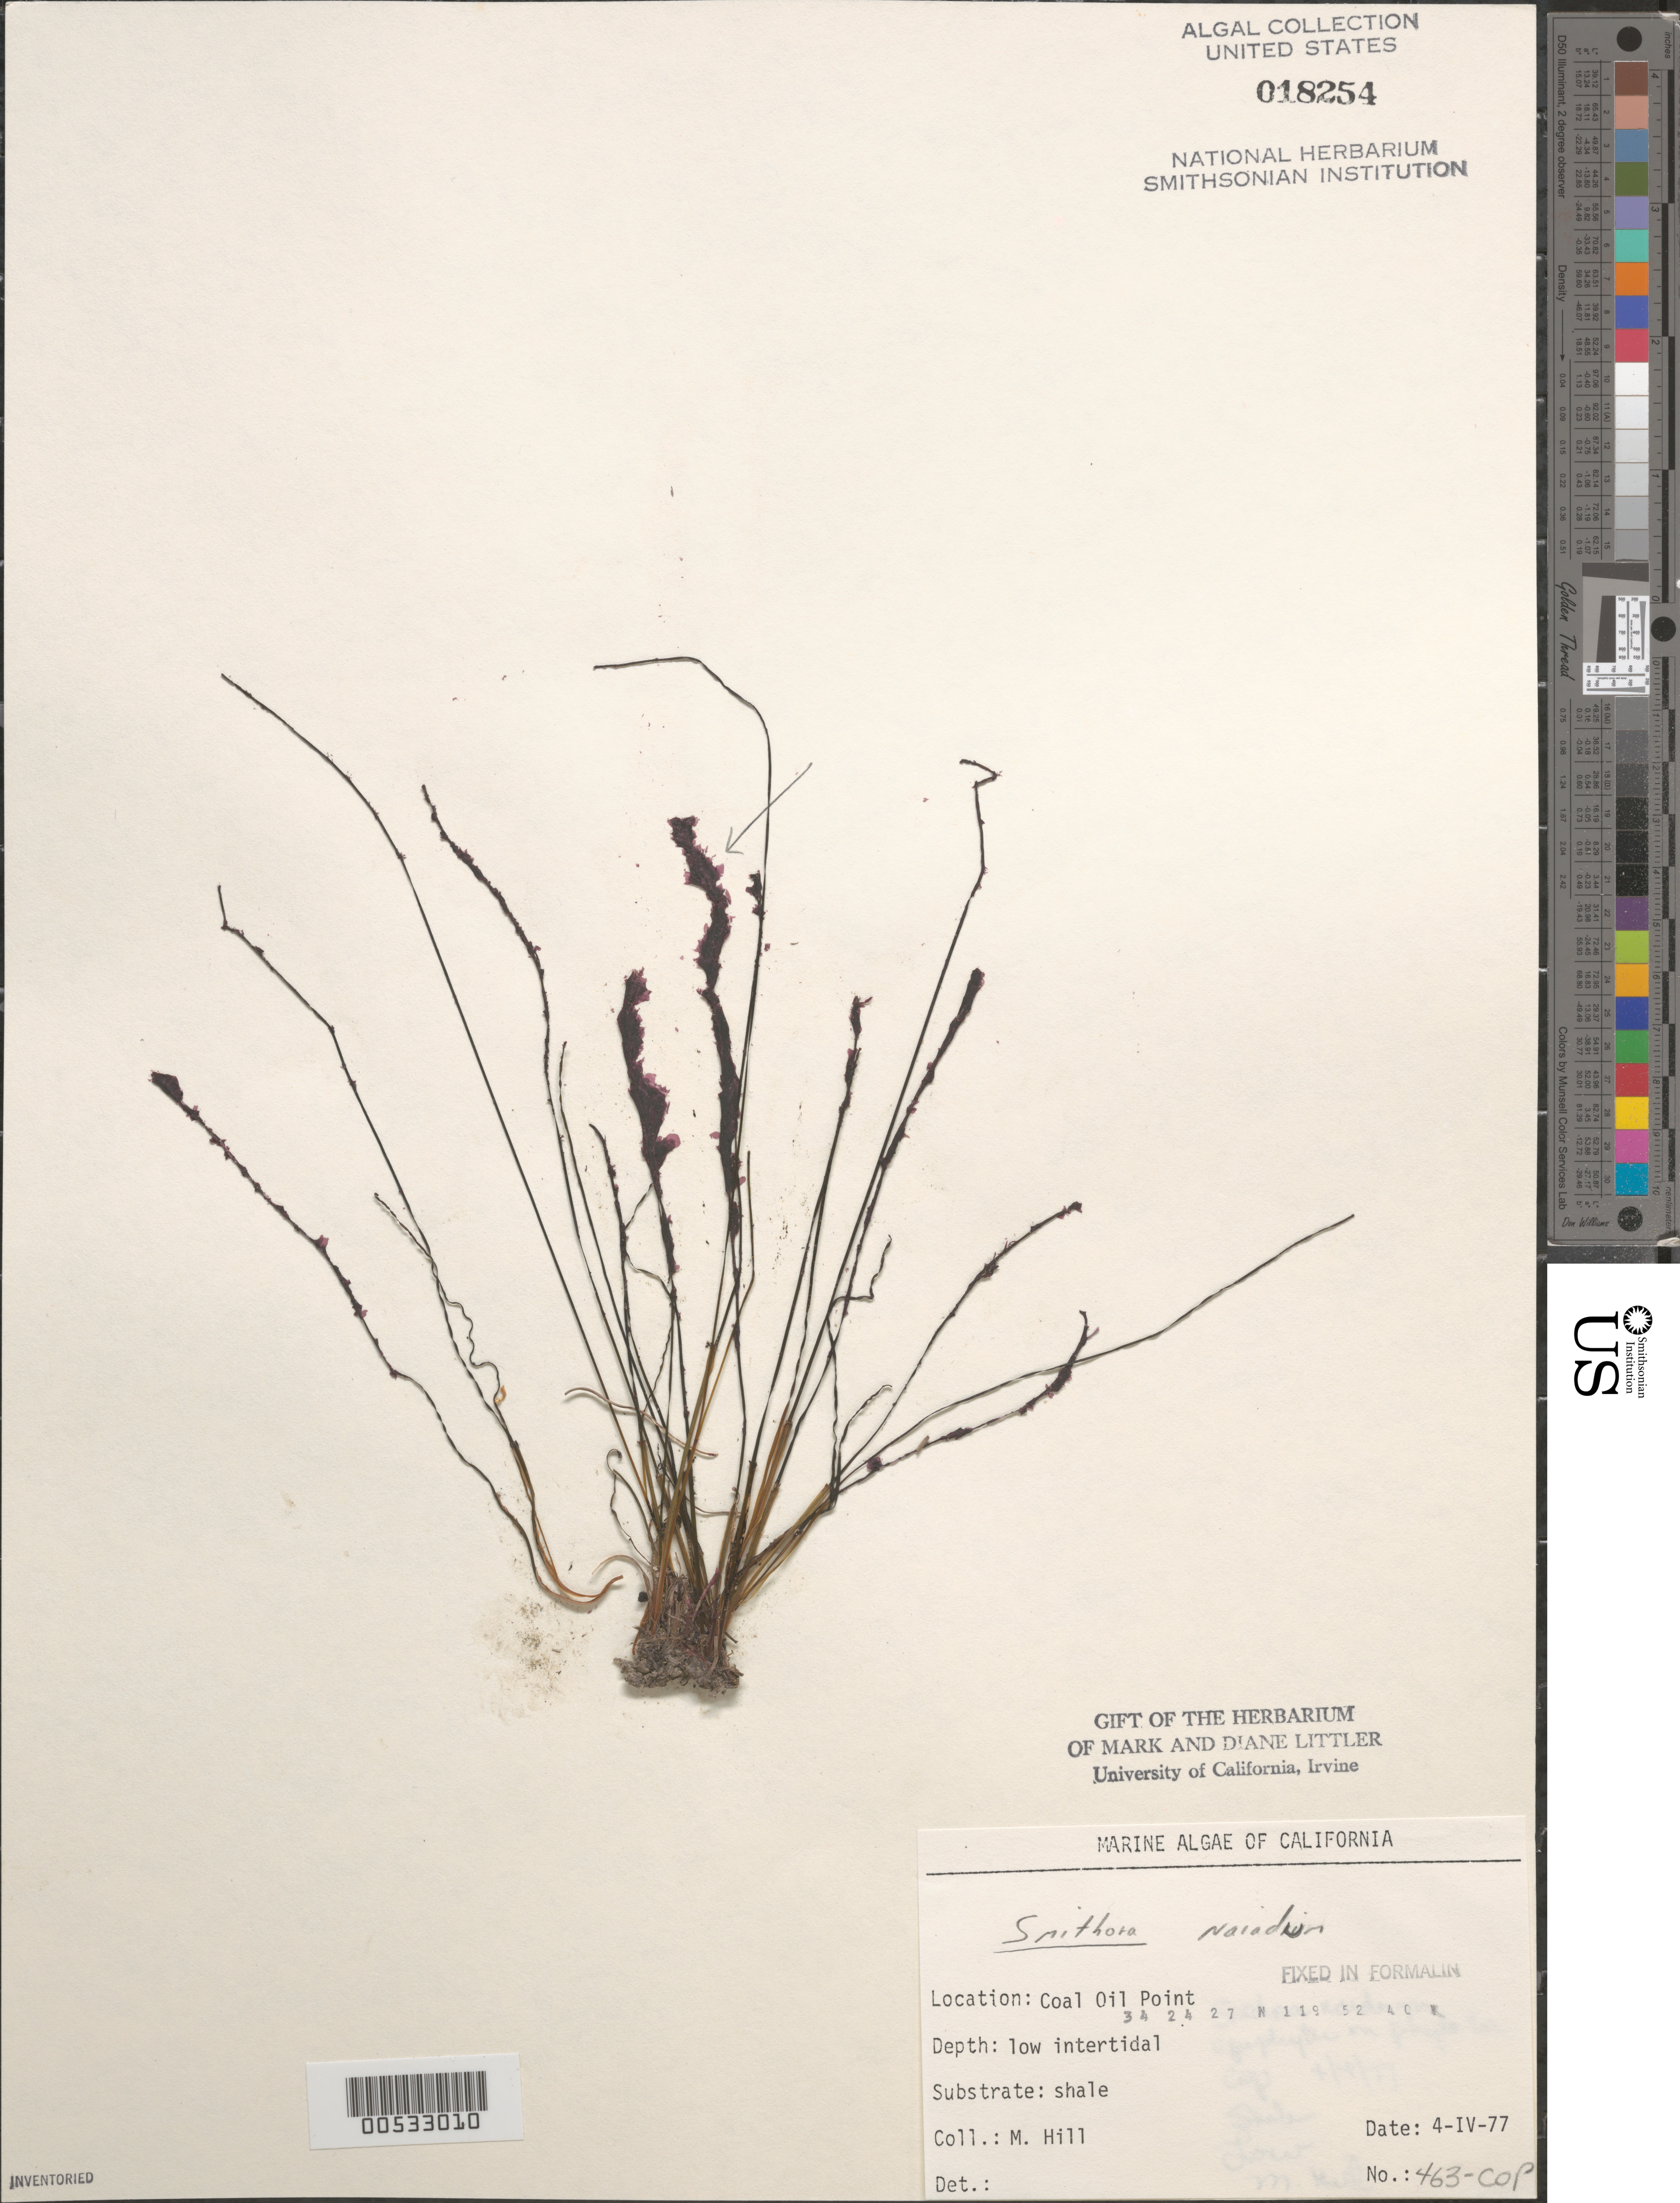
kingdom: Plantae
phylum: Rhodophyta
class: Compsopogonophyceae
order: Erythropeltidales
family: Erythrotrichiaceae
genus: Smithora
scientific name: Smithora naiadum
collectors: M. Hill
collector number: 463-cop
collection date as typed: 04 Apr 1977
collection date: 1977-04-04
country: United States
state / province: California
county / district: Santa Barbara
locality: Coal Oil Point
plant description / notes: BLM-SOCALBIGHT Rocky Intertidal Survey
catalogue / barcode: US 18254